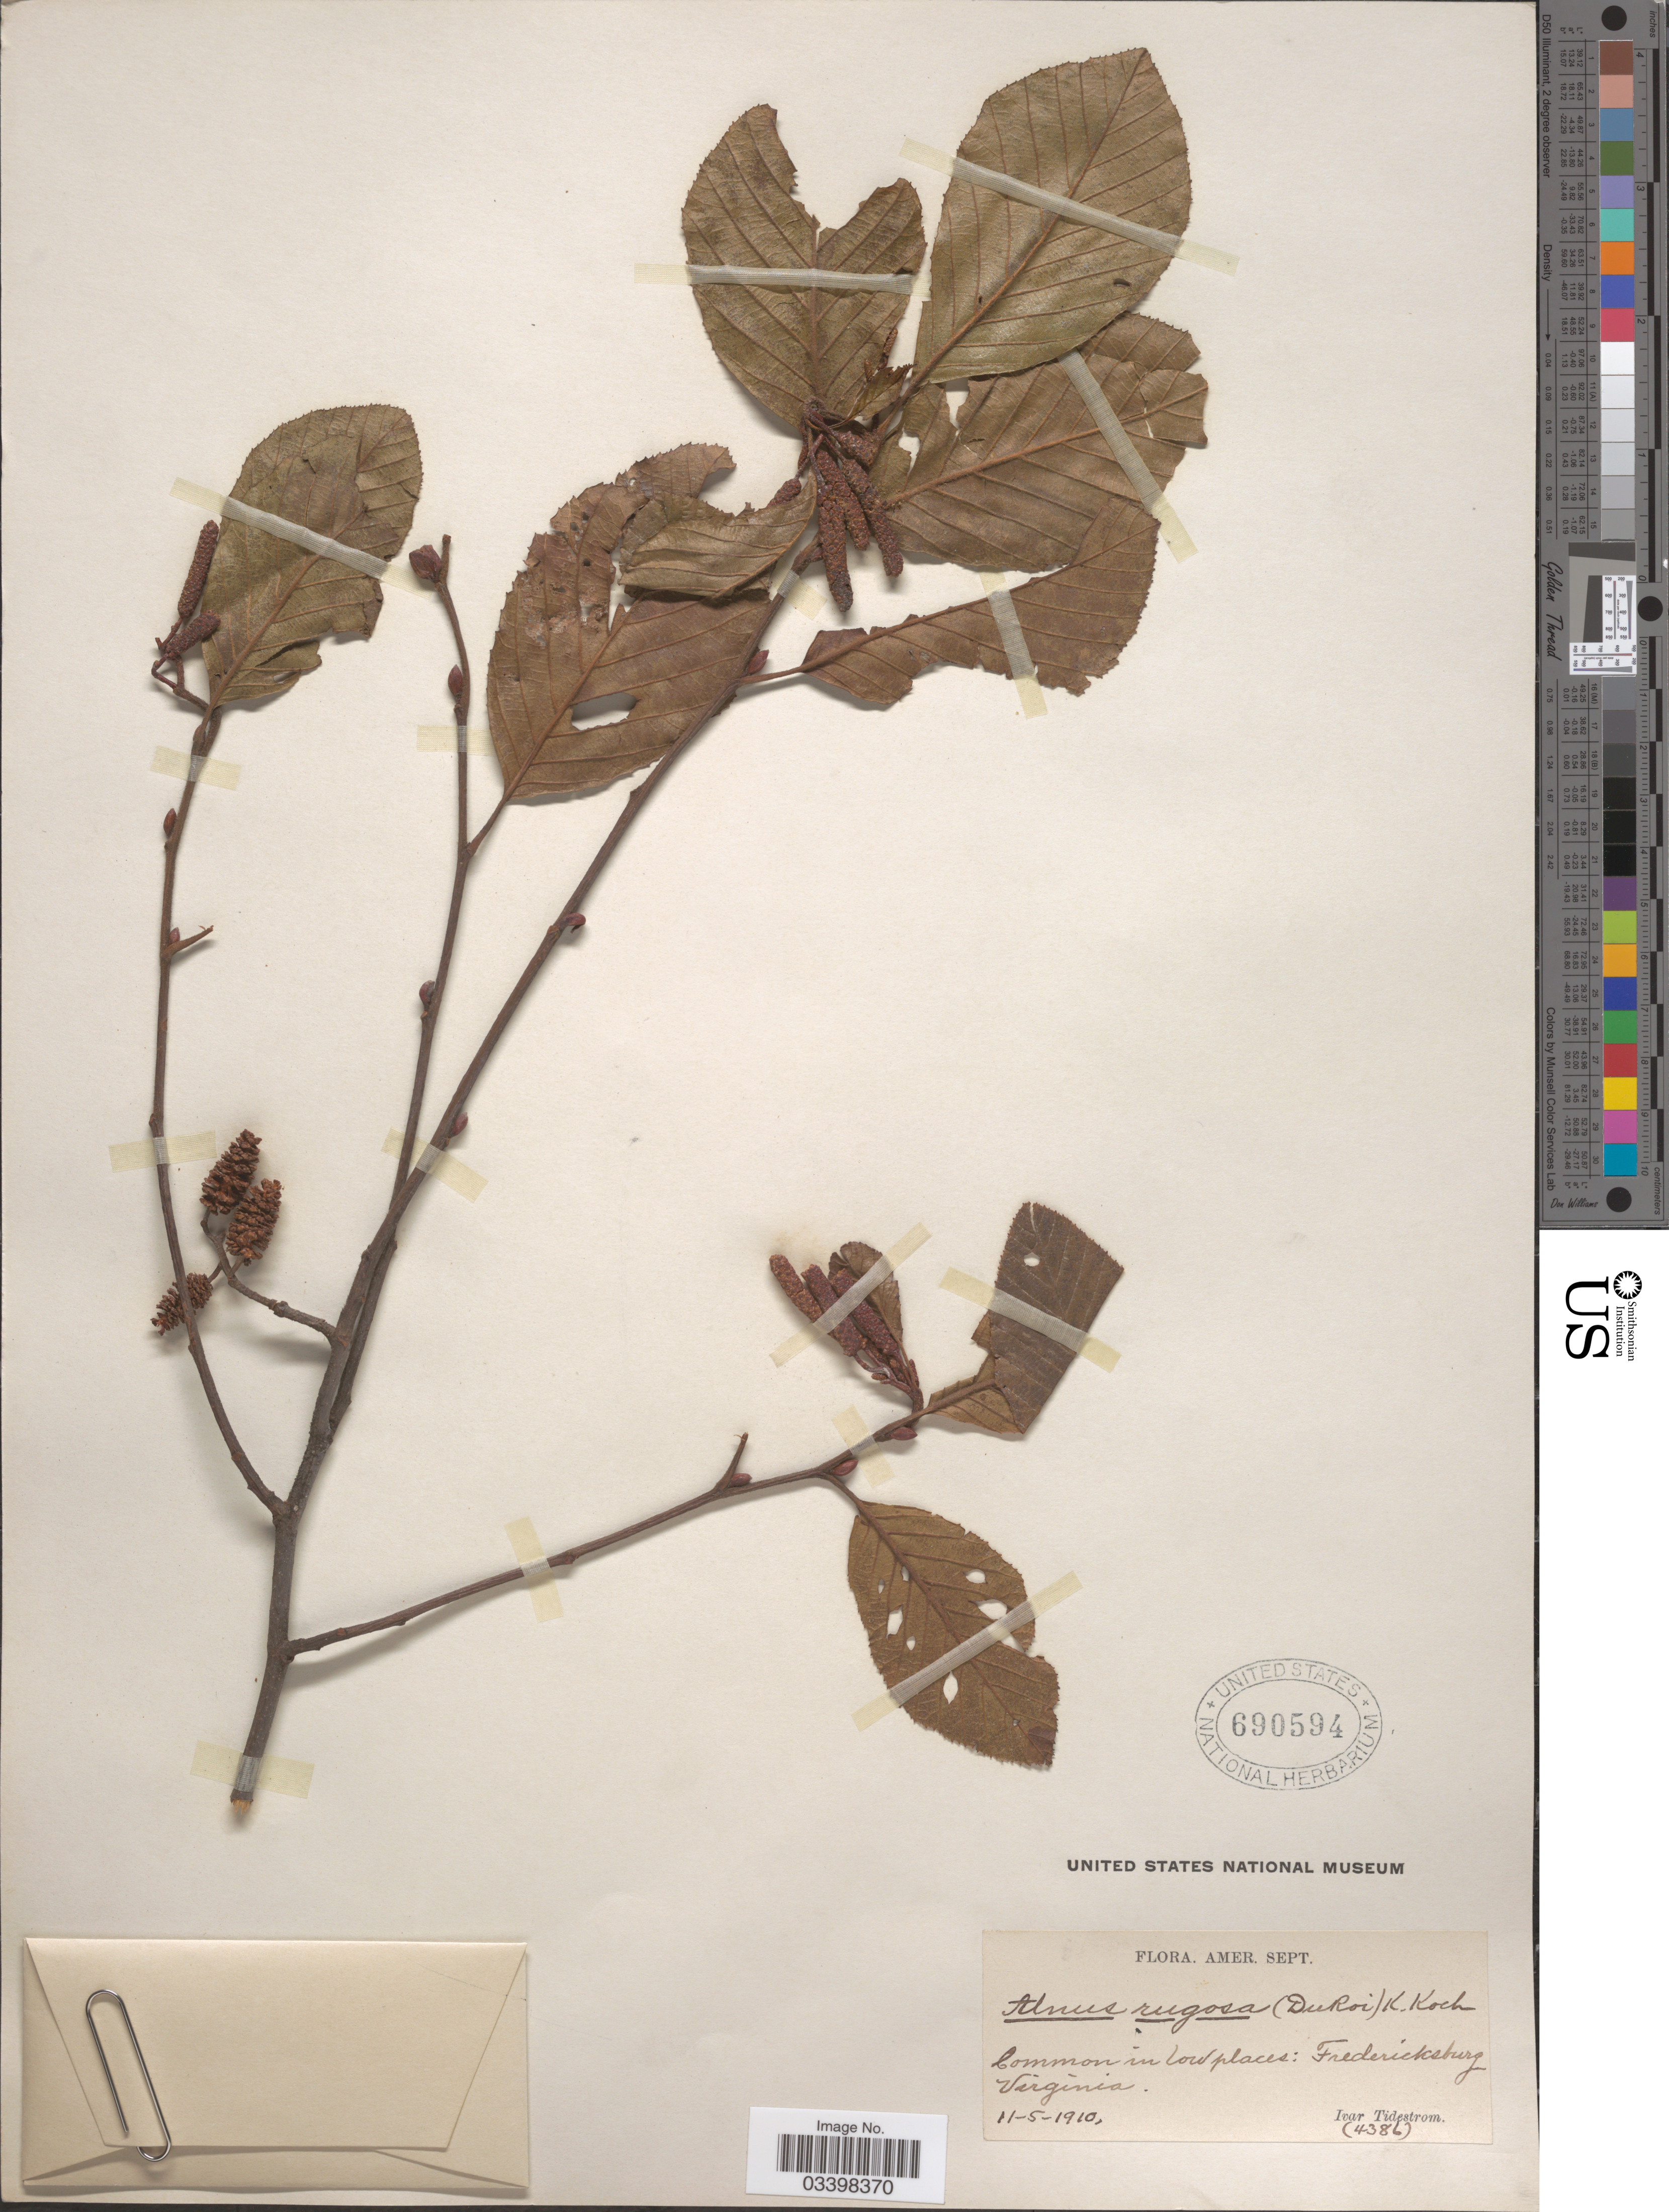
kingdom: Plantae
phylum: Tracheophyta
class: Magnoliopsida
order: Fagales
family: Betulaceae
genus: Alnus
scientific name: Alnus serrulata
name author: (Aiton) Willd.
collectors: I. F. Tidestrom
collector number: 4386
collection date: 1910-11-05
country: United States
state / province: Virginia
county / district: City of Fredericksburg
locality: Amer. Sept. Fredericksburg.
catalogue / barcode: US 690594